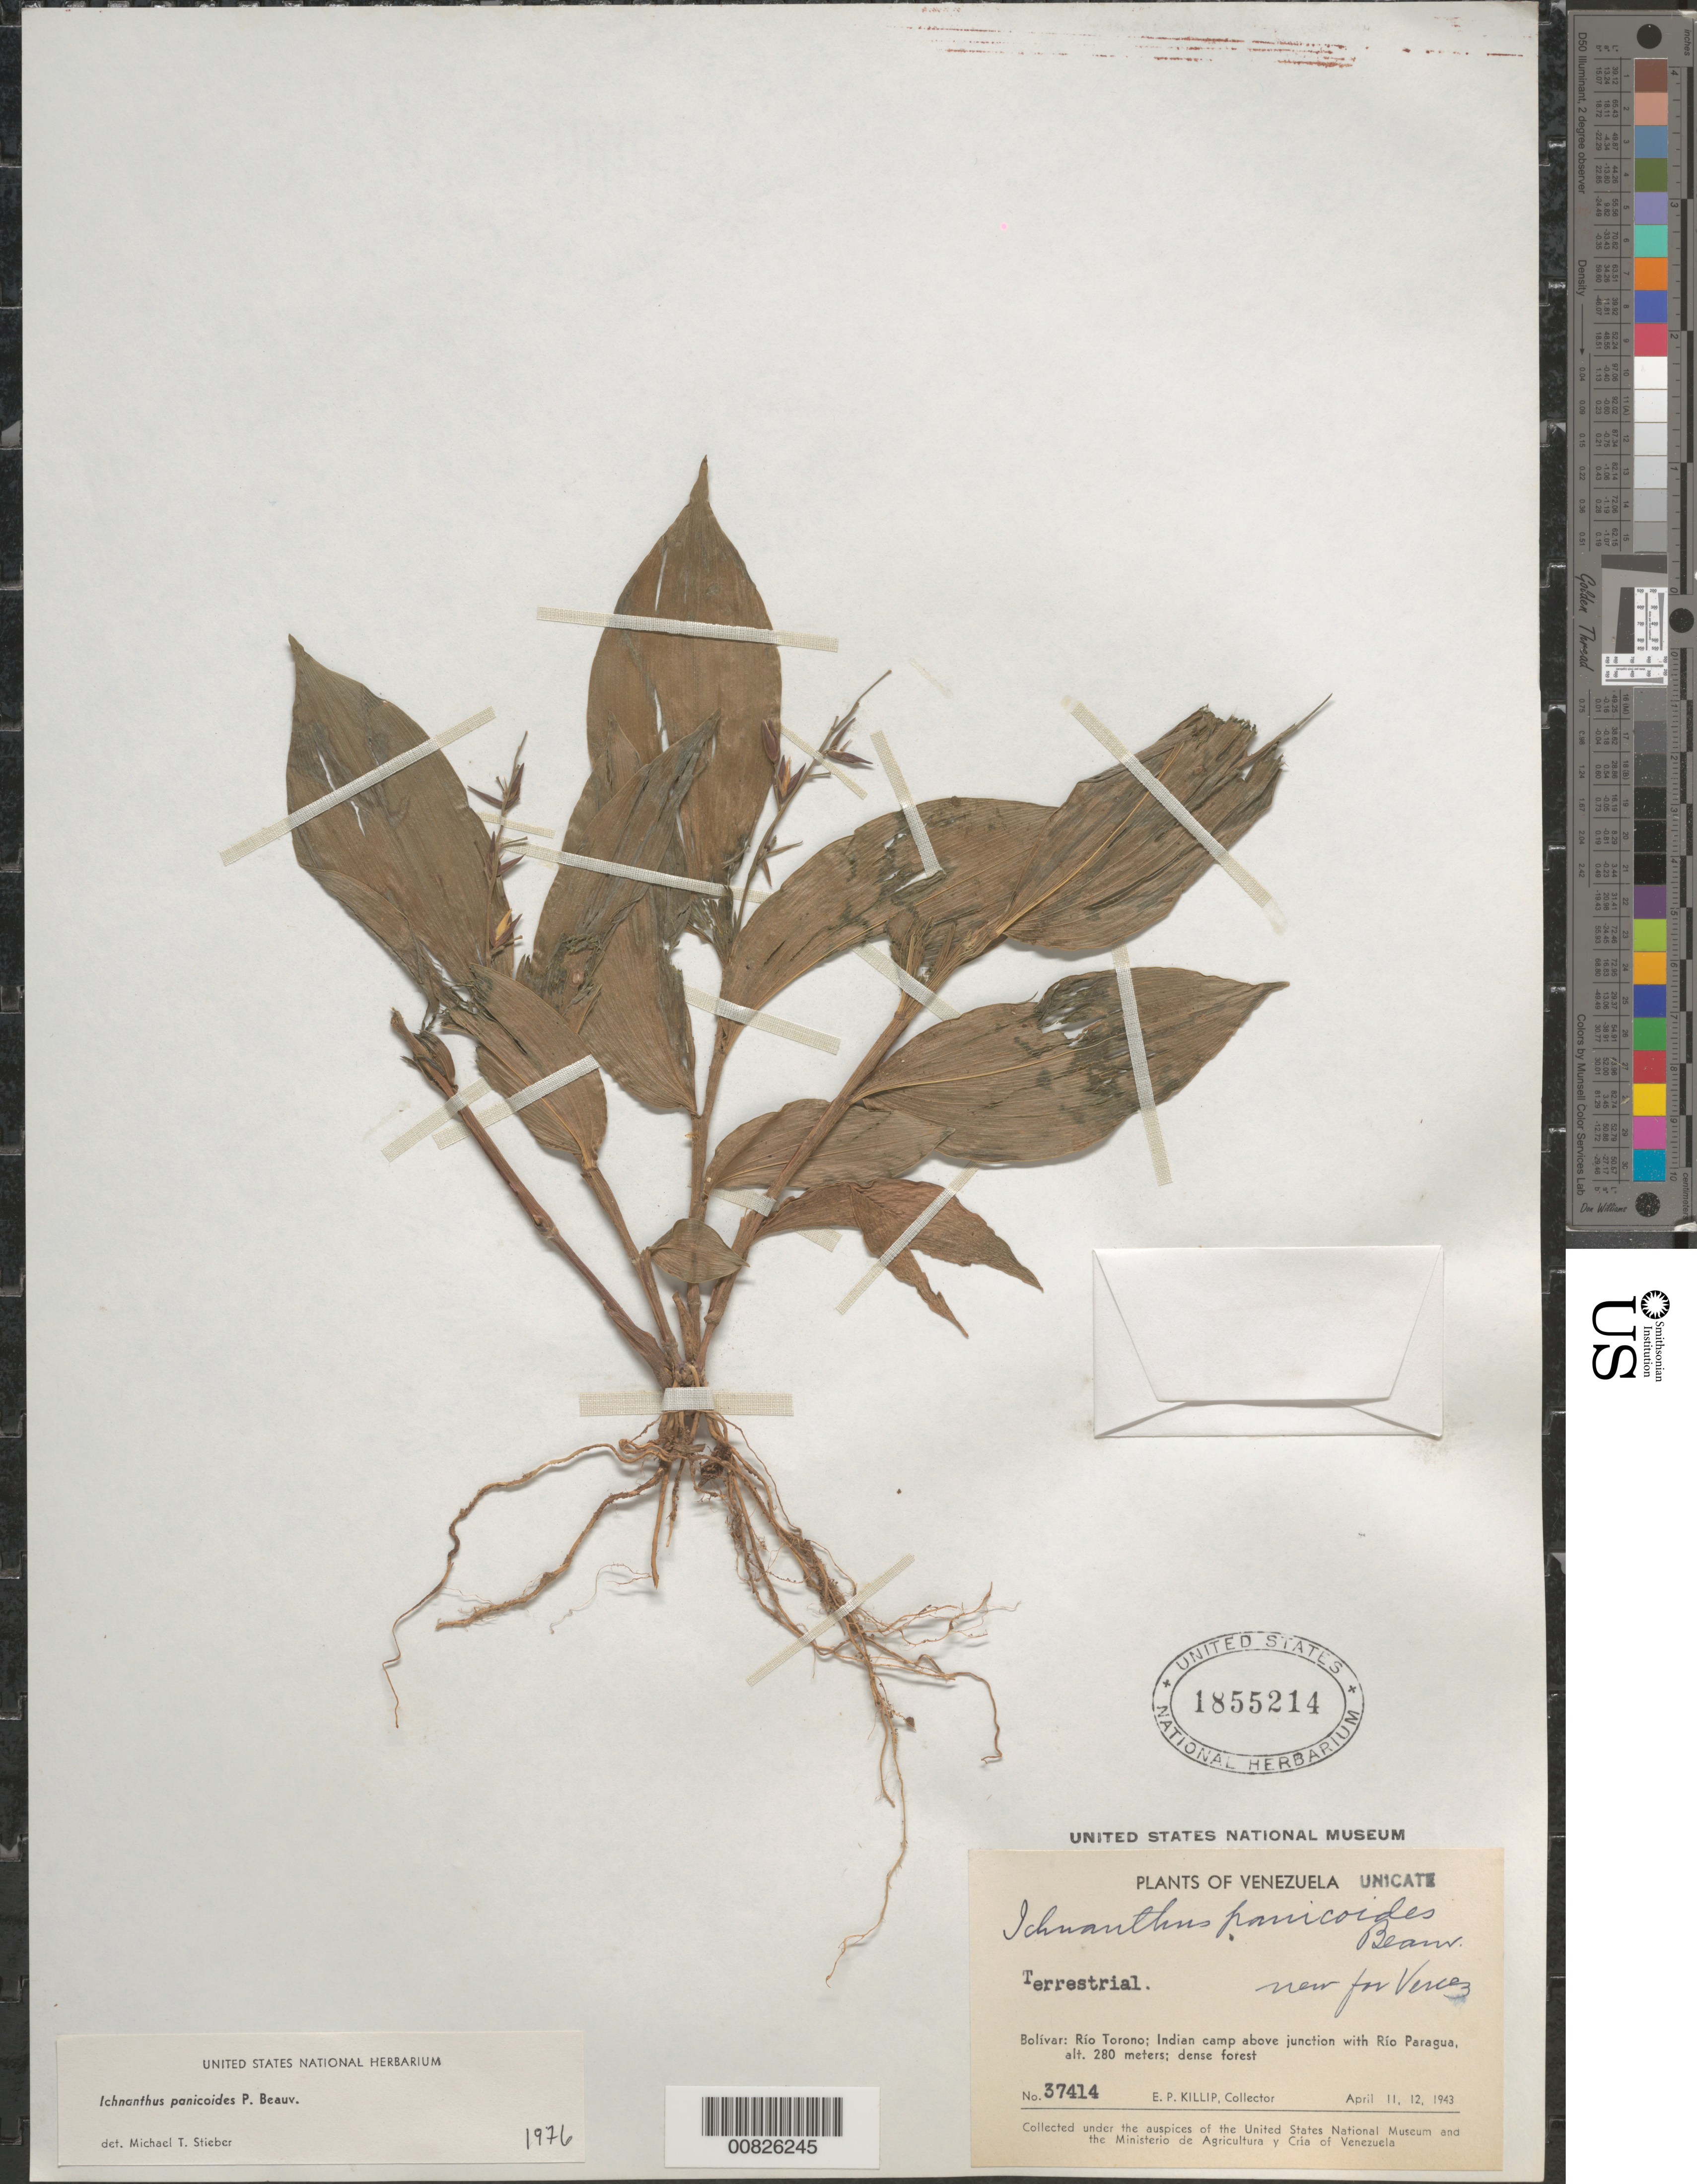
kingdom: Plantae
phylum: Tracheophyta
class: Liliopsida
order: Poales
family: Poaceae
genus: Ichnanthus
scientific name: Ichnanthus panicoides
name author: P. Beauv.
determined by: Stieber, M. T.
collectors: E. P. Killip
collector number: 37414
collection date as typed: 11-Apr-43 to 12-Apr-43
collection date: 1943-04-11/1943-04-12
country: Venezuela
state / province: Bolívar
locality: Río Torono, Indian camp above junction with Río Paragua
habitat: Dense foerst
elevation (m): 280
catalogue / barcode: US 1855214